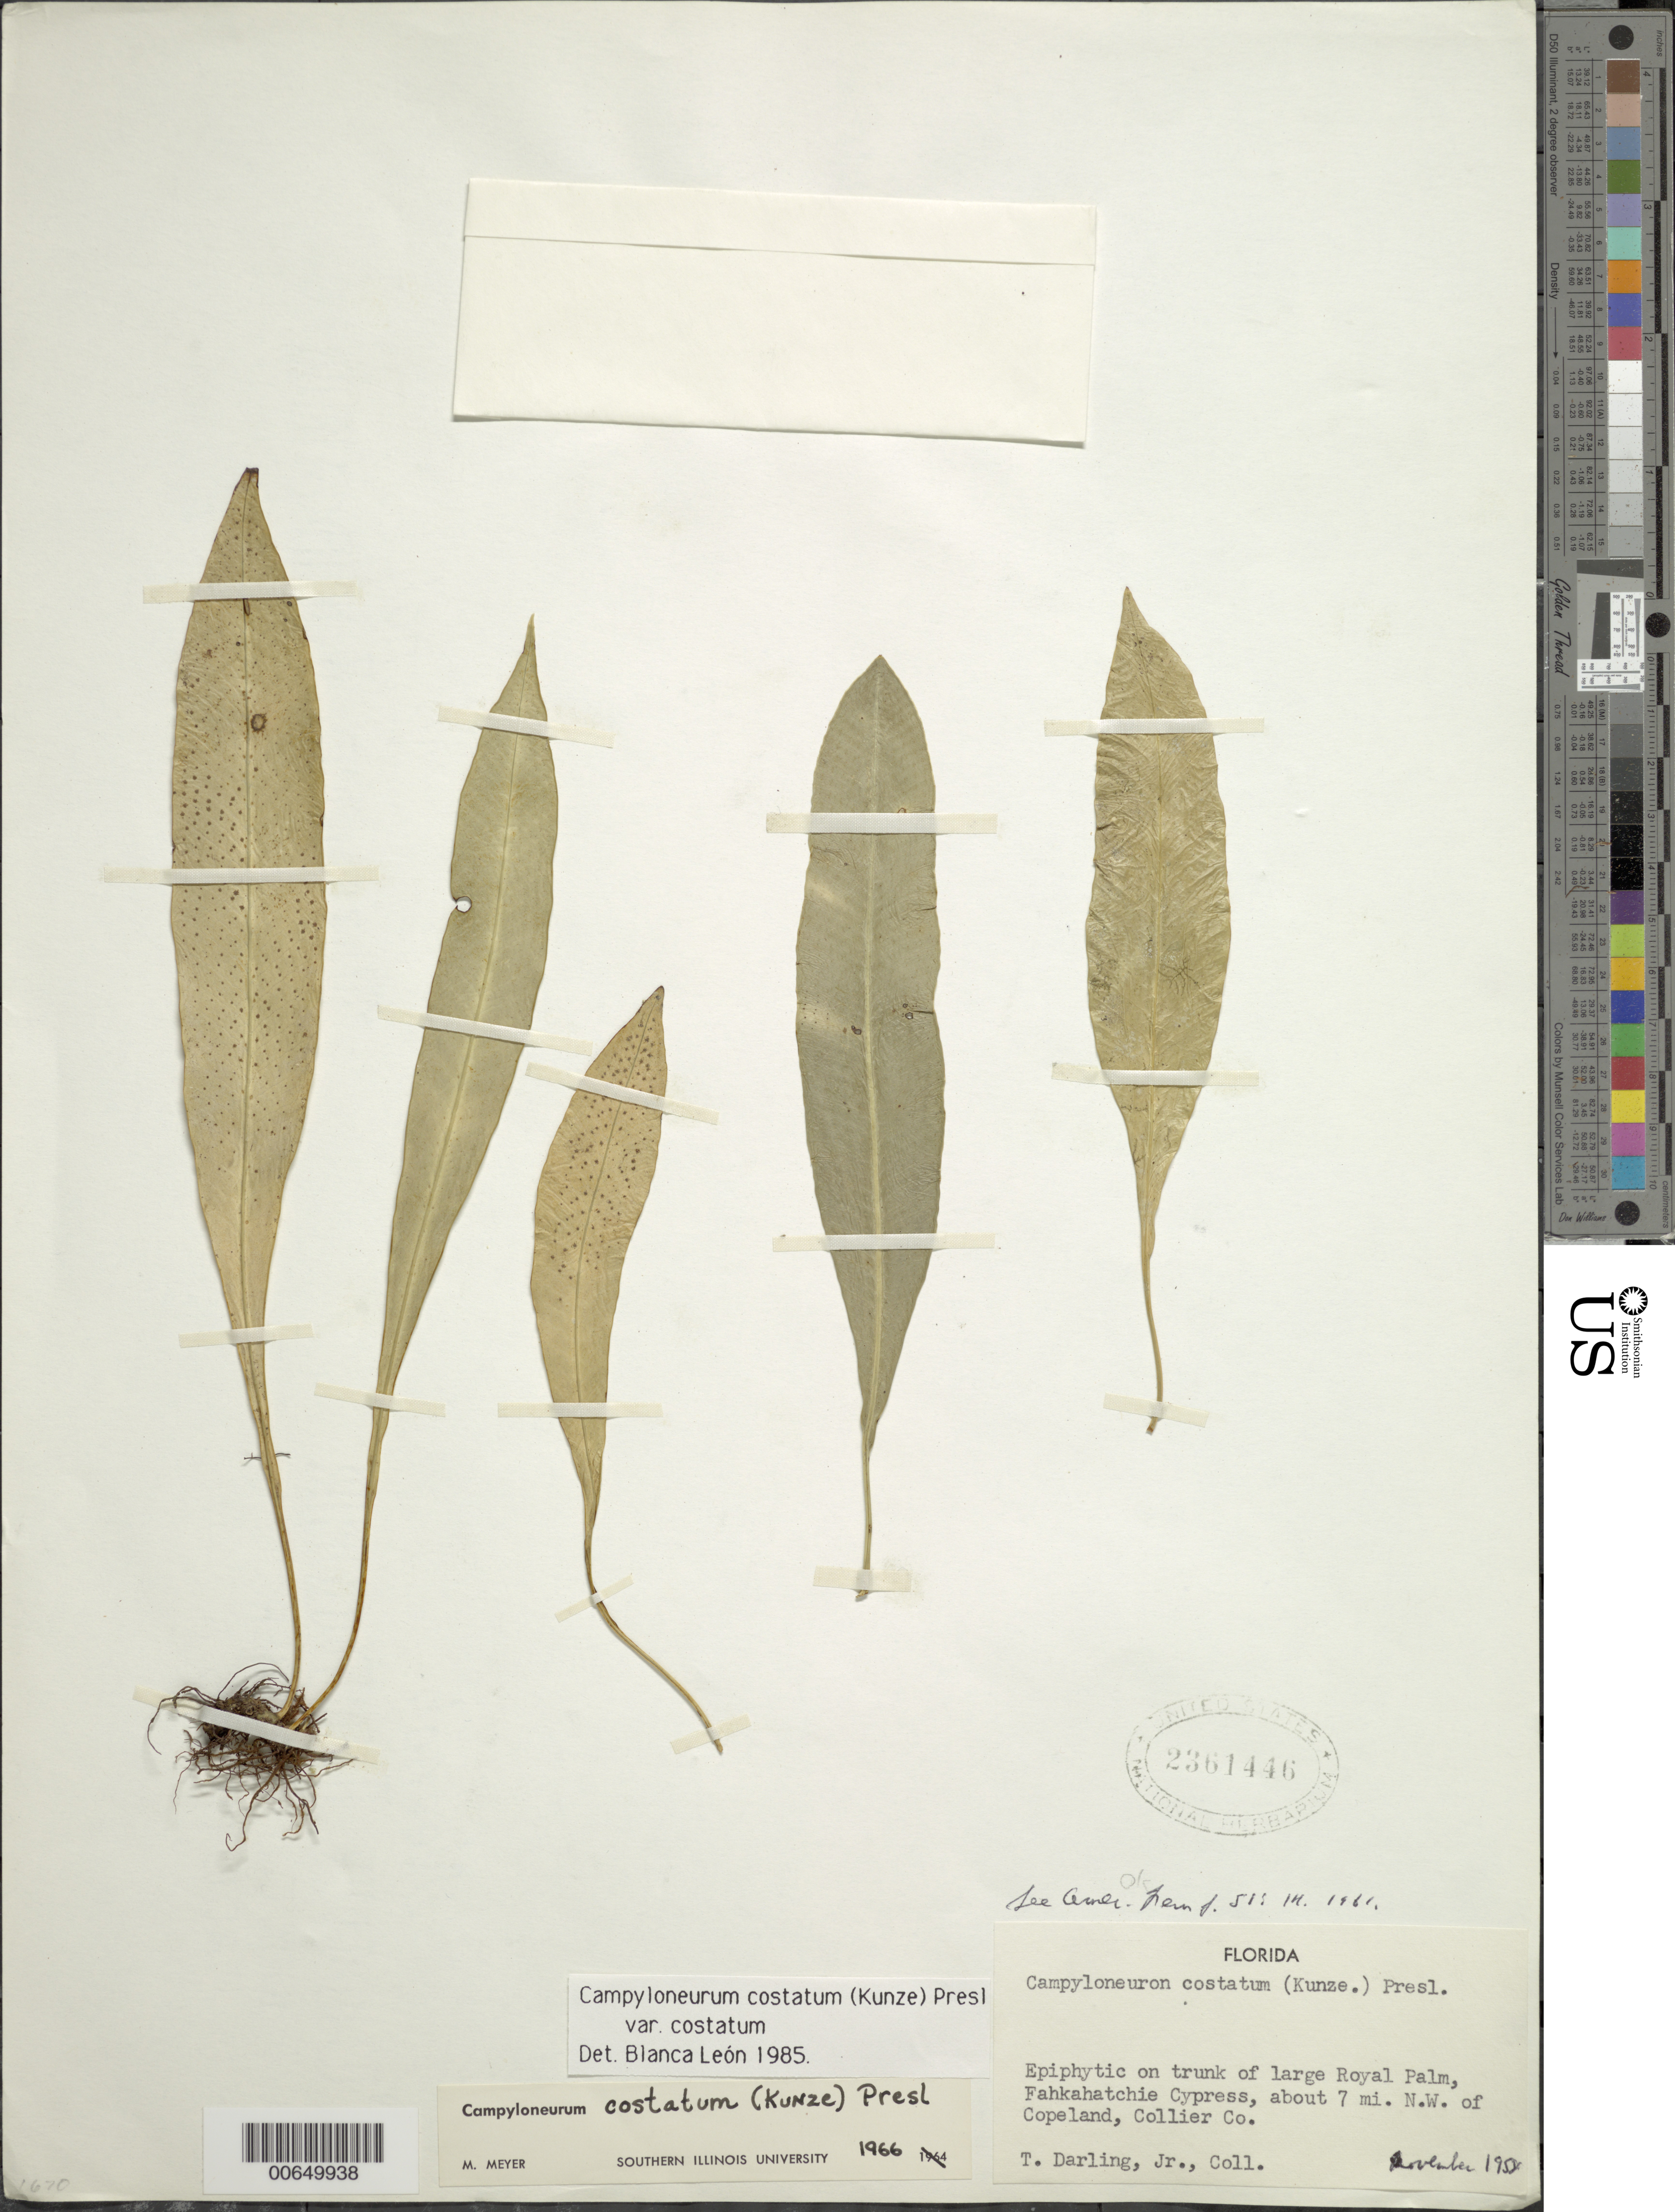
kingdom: Plantae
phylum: Tracheophyta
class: Polypodiopsida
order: Polypodiales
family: Polypodiaceae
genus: Campyloneurum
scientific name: Campyloneurum costatum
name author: (Kunze) C. Presl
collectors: T. Darling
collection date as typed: Nov 1958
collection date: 1958-11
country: United States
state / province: Florida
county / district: Collier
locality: Fakahatchee Cypress, about 7 miles NW of Copeland.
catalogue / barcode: US 2361446